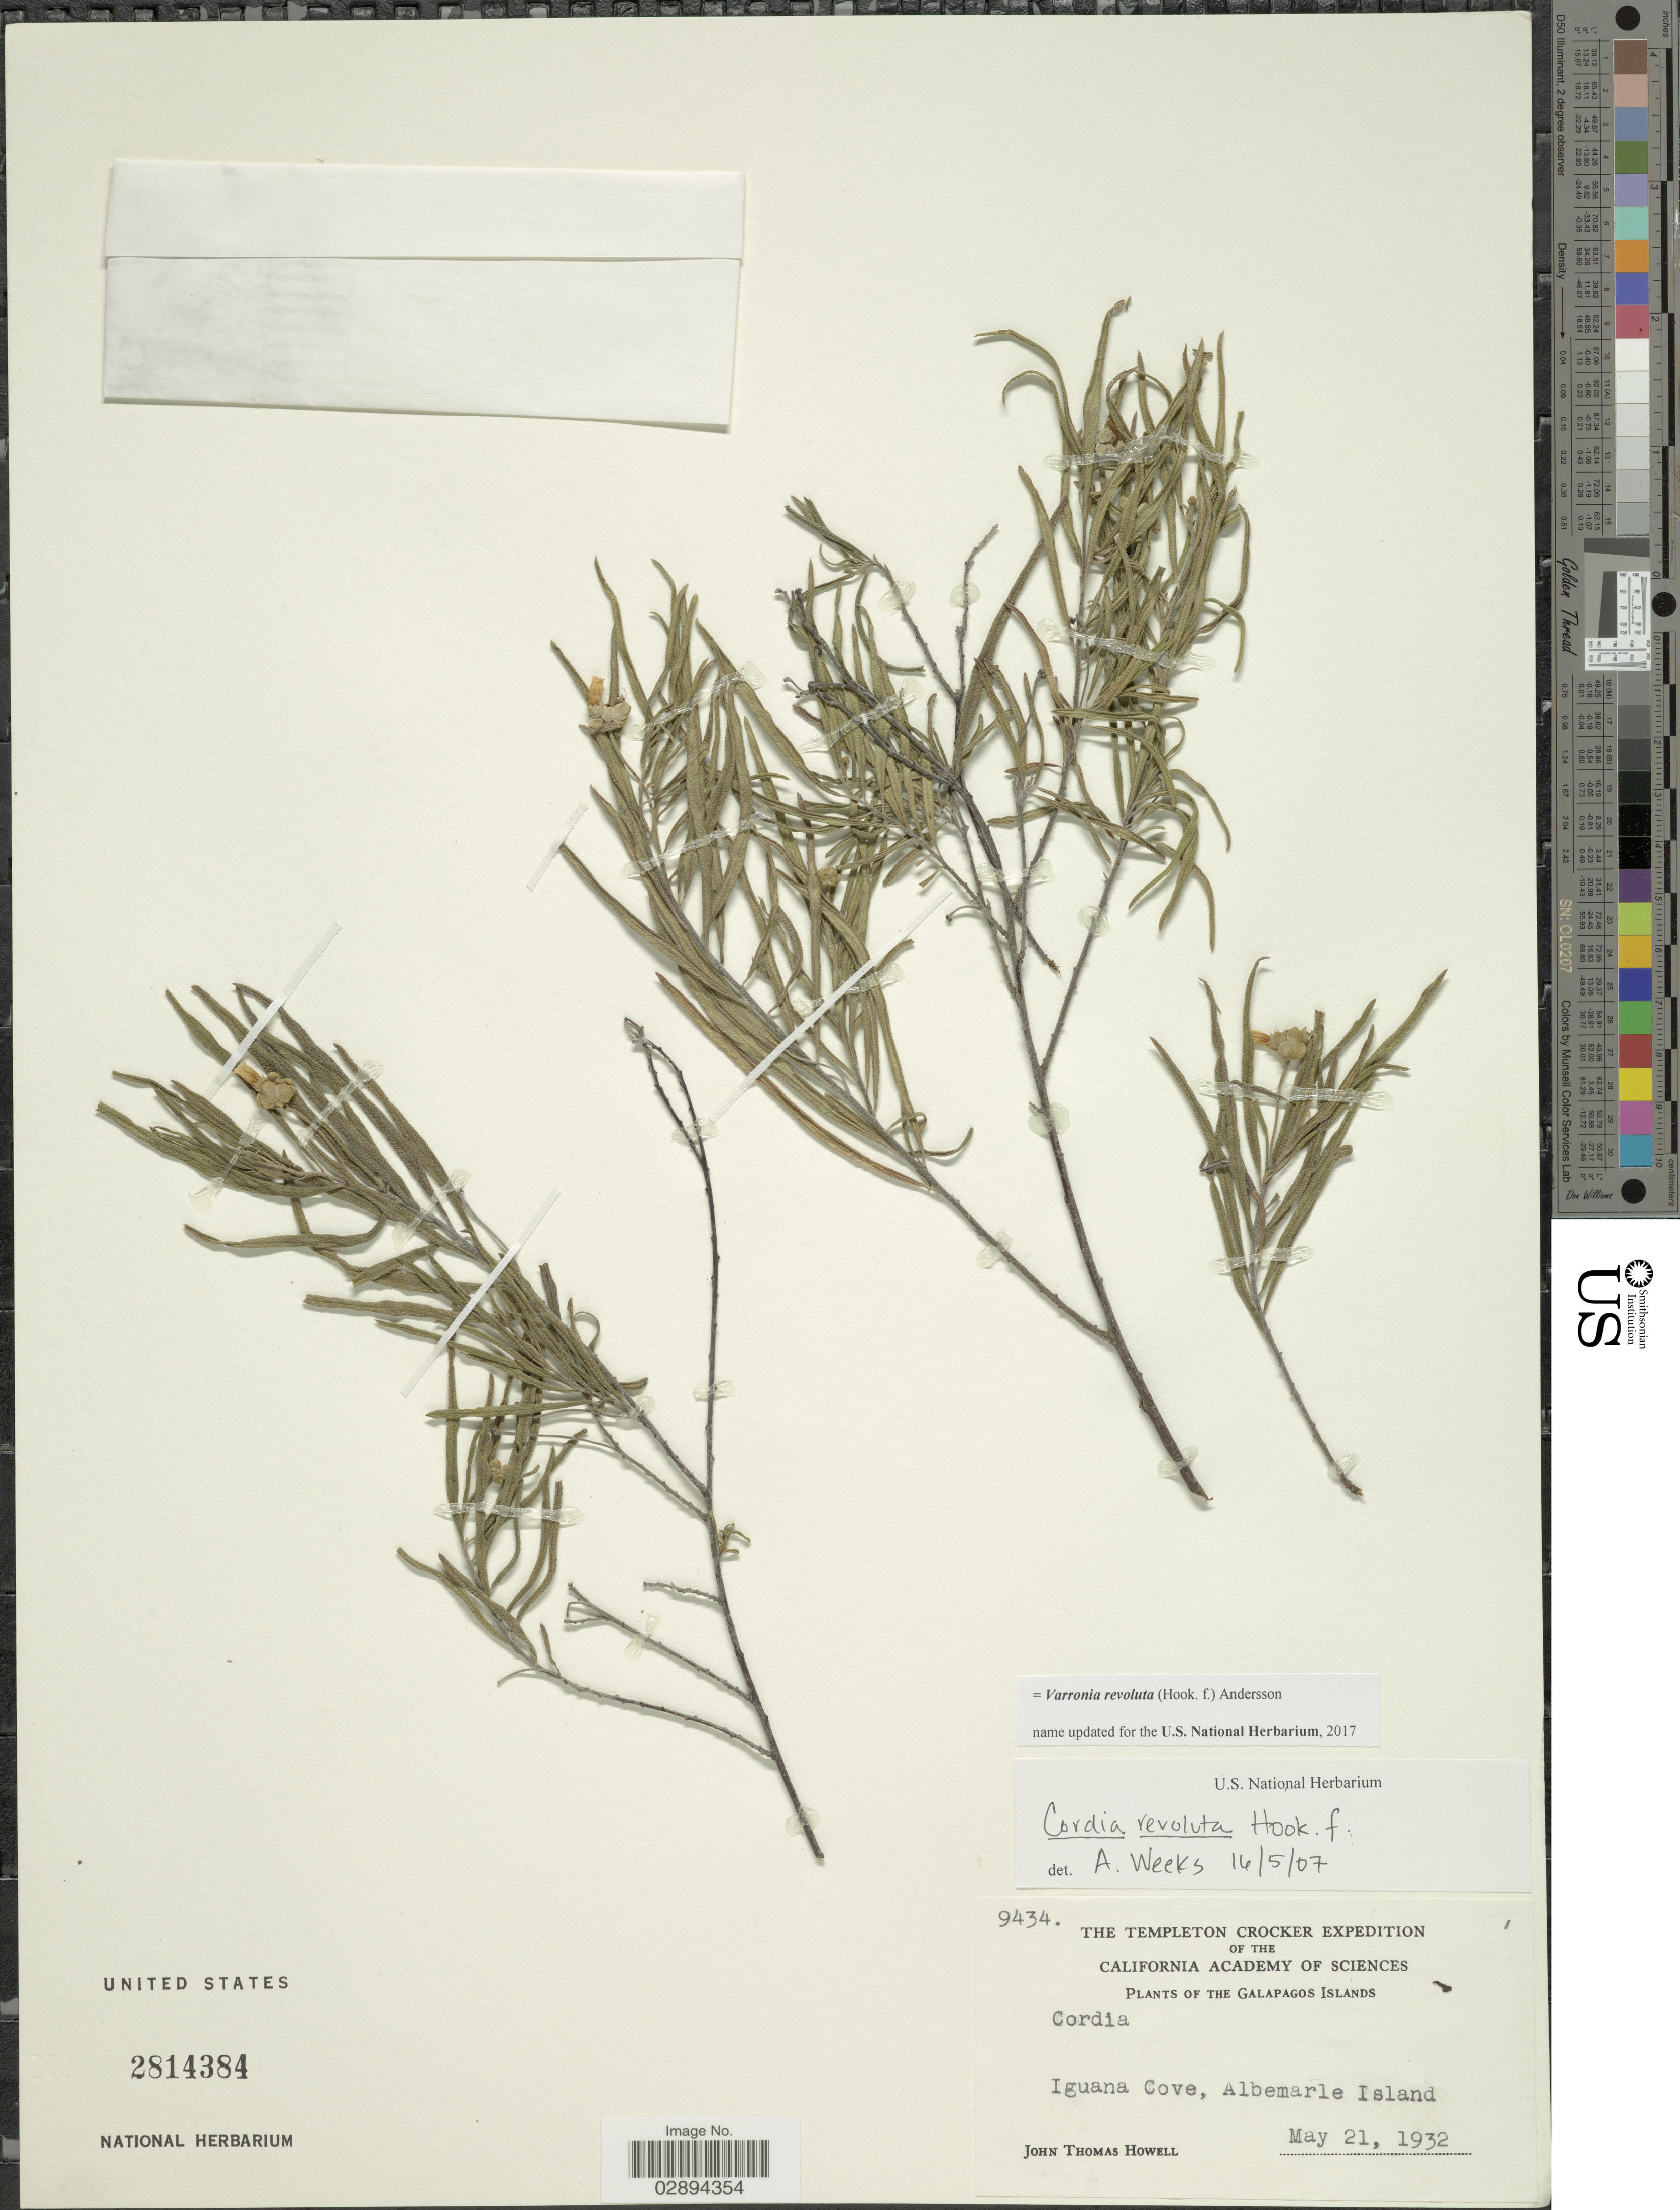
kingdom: Plantae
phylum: Tracheophyta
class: Magnoliopsida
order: Boraginales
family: Cordiaceae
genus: Varronia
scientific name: Varronia revoluta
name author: (Hook. f.) Andersson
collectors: J. T. Howell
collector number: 9434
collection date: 1932-05-21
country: Ecuador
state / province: Colón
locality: Galapagos Islands, Iguana Cove, Albemarle Island.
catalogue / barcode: US 2814384